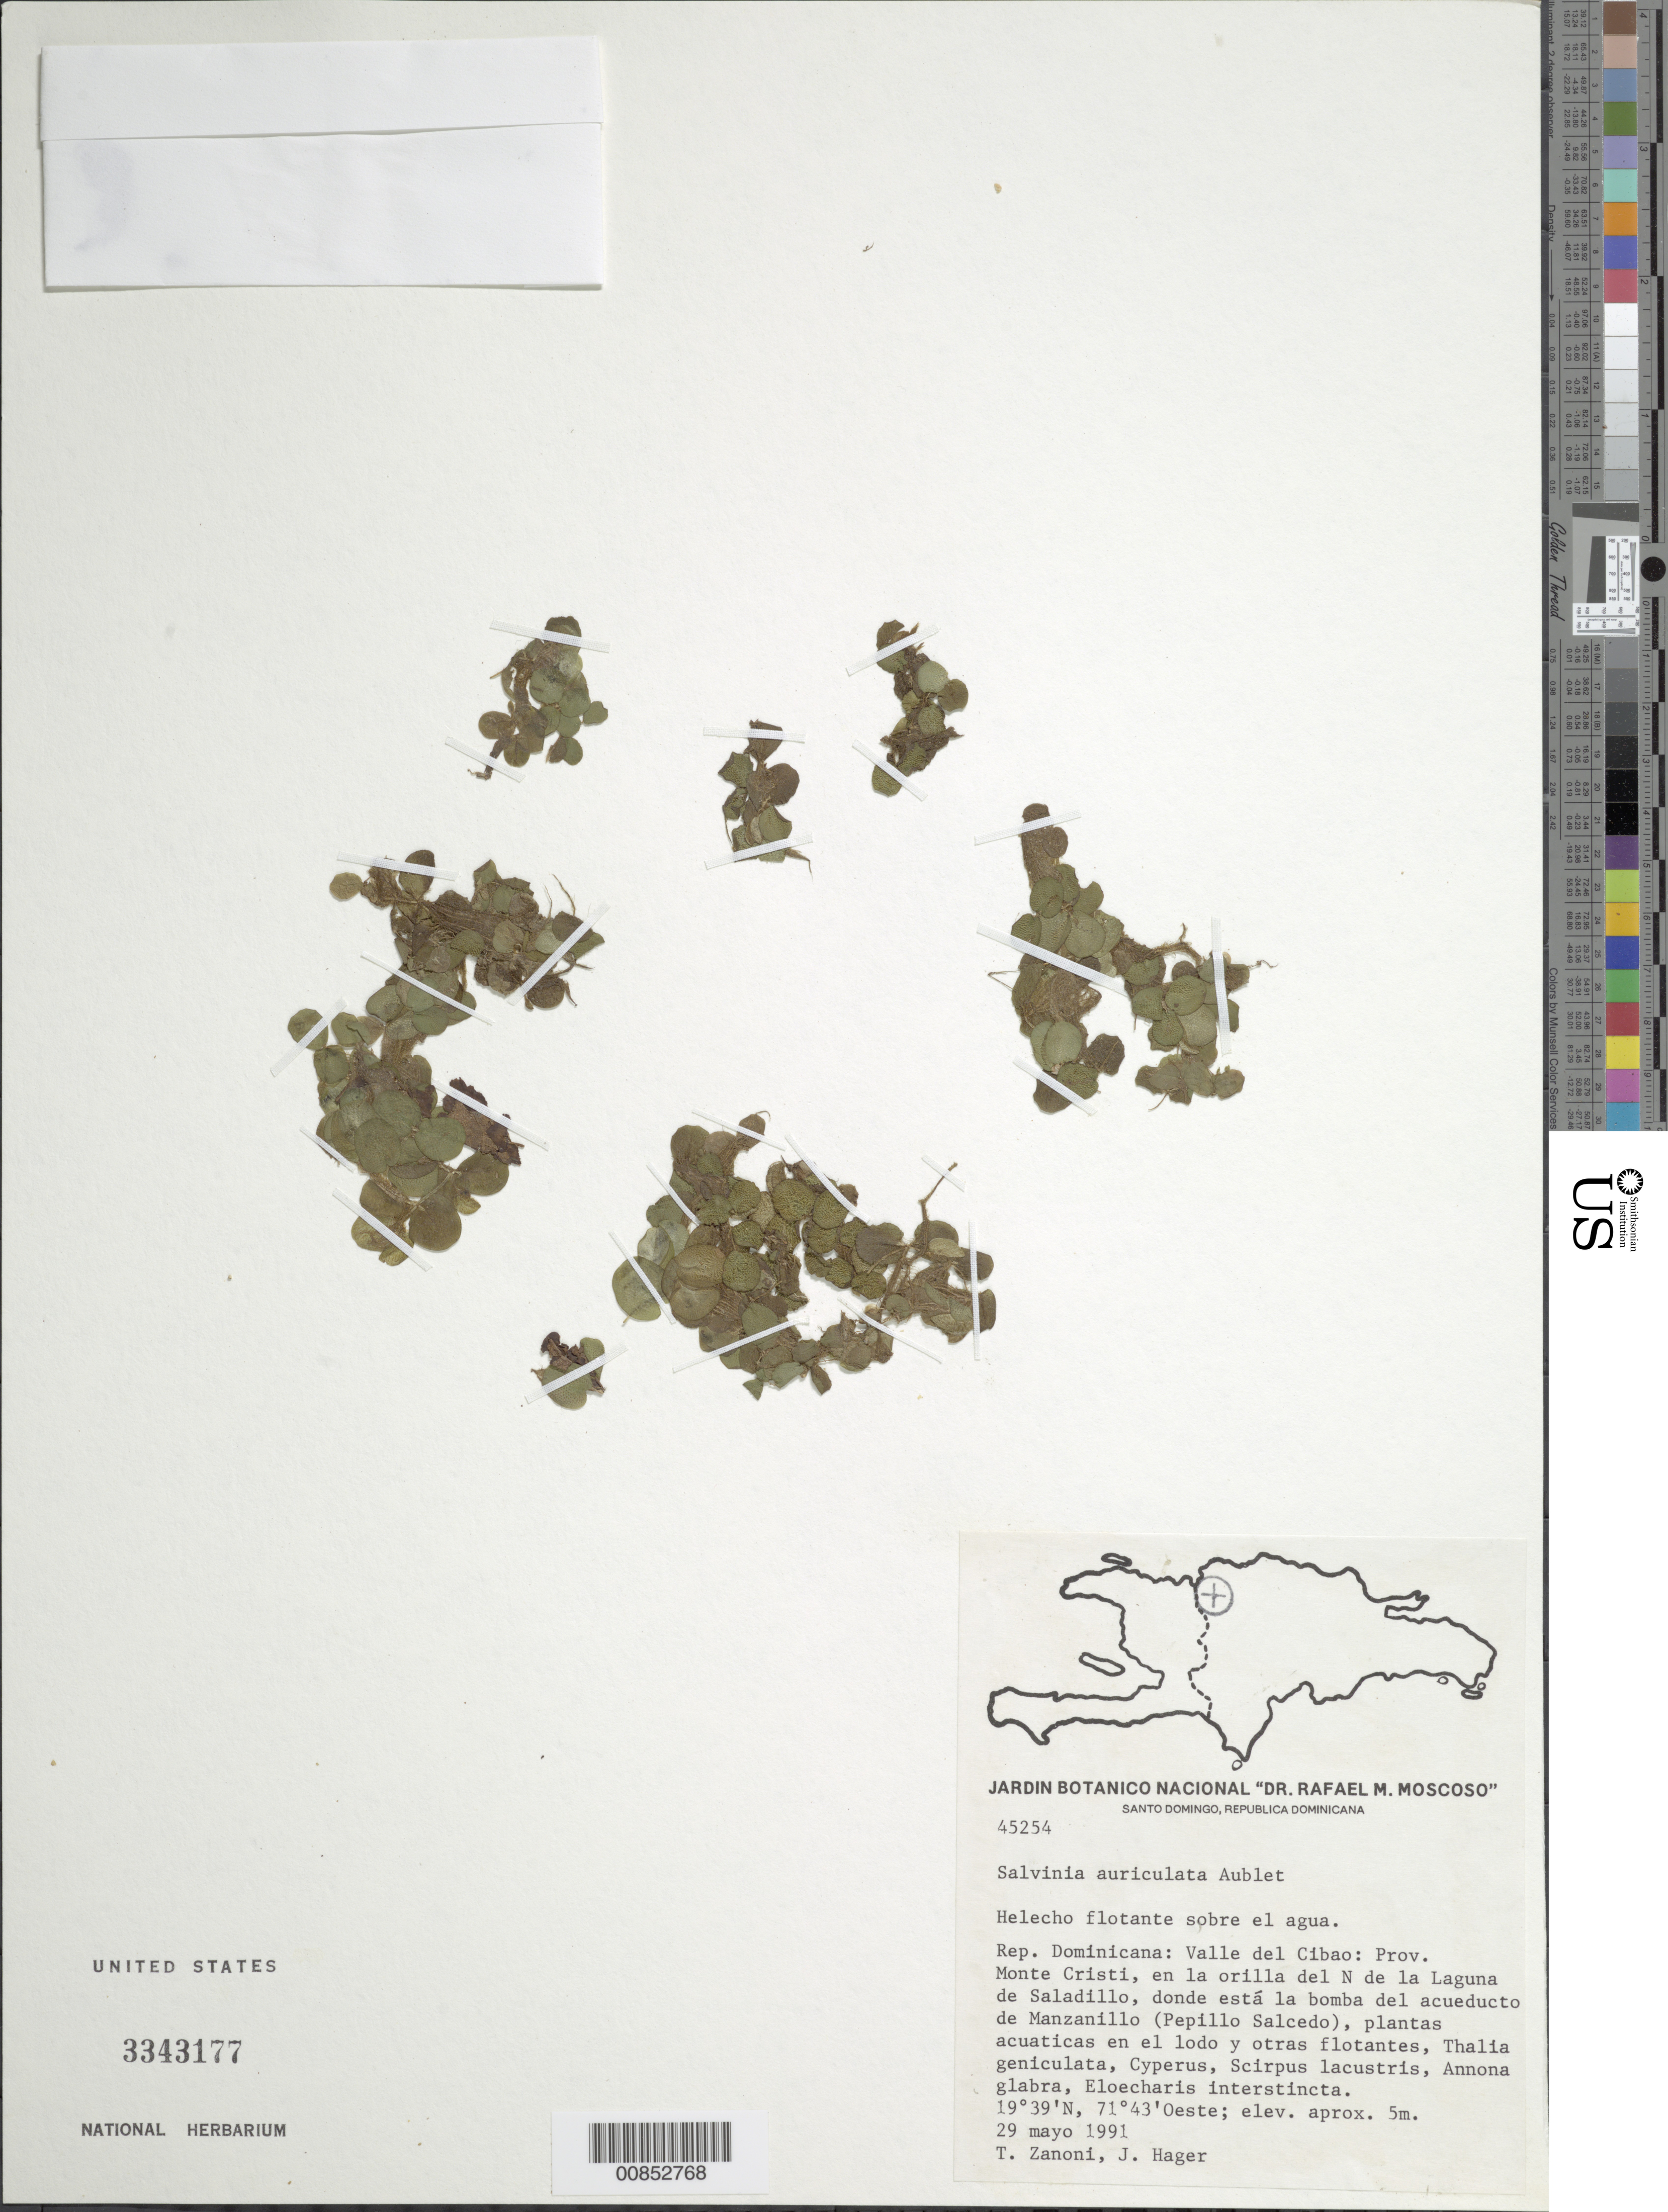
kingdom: Plantae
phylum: Tracheophyta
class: Polypodiopsida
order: Salviniales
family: Salviniaceae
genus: Salvinia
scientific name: Salvinia auriculata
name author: Aubl.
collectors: T. A. Zanoni & J. Hager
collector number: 45254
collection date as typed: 29 May 1991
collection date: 1991-05-29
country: Dominican Republic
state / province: Monte Cristi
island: Hispaniola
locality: Valle del Cibao, N de Laguna de Saladillo, donde acueducto de Manzanillo (Pepillo Salcedo)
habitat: Plantas acuaticas en el lodo y otras flotantes, Thalia, Cyperus, Scirpus, Annona, Eleochaaris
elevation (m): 5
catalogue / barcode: US 3343177